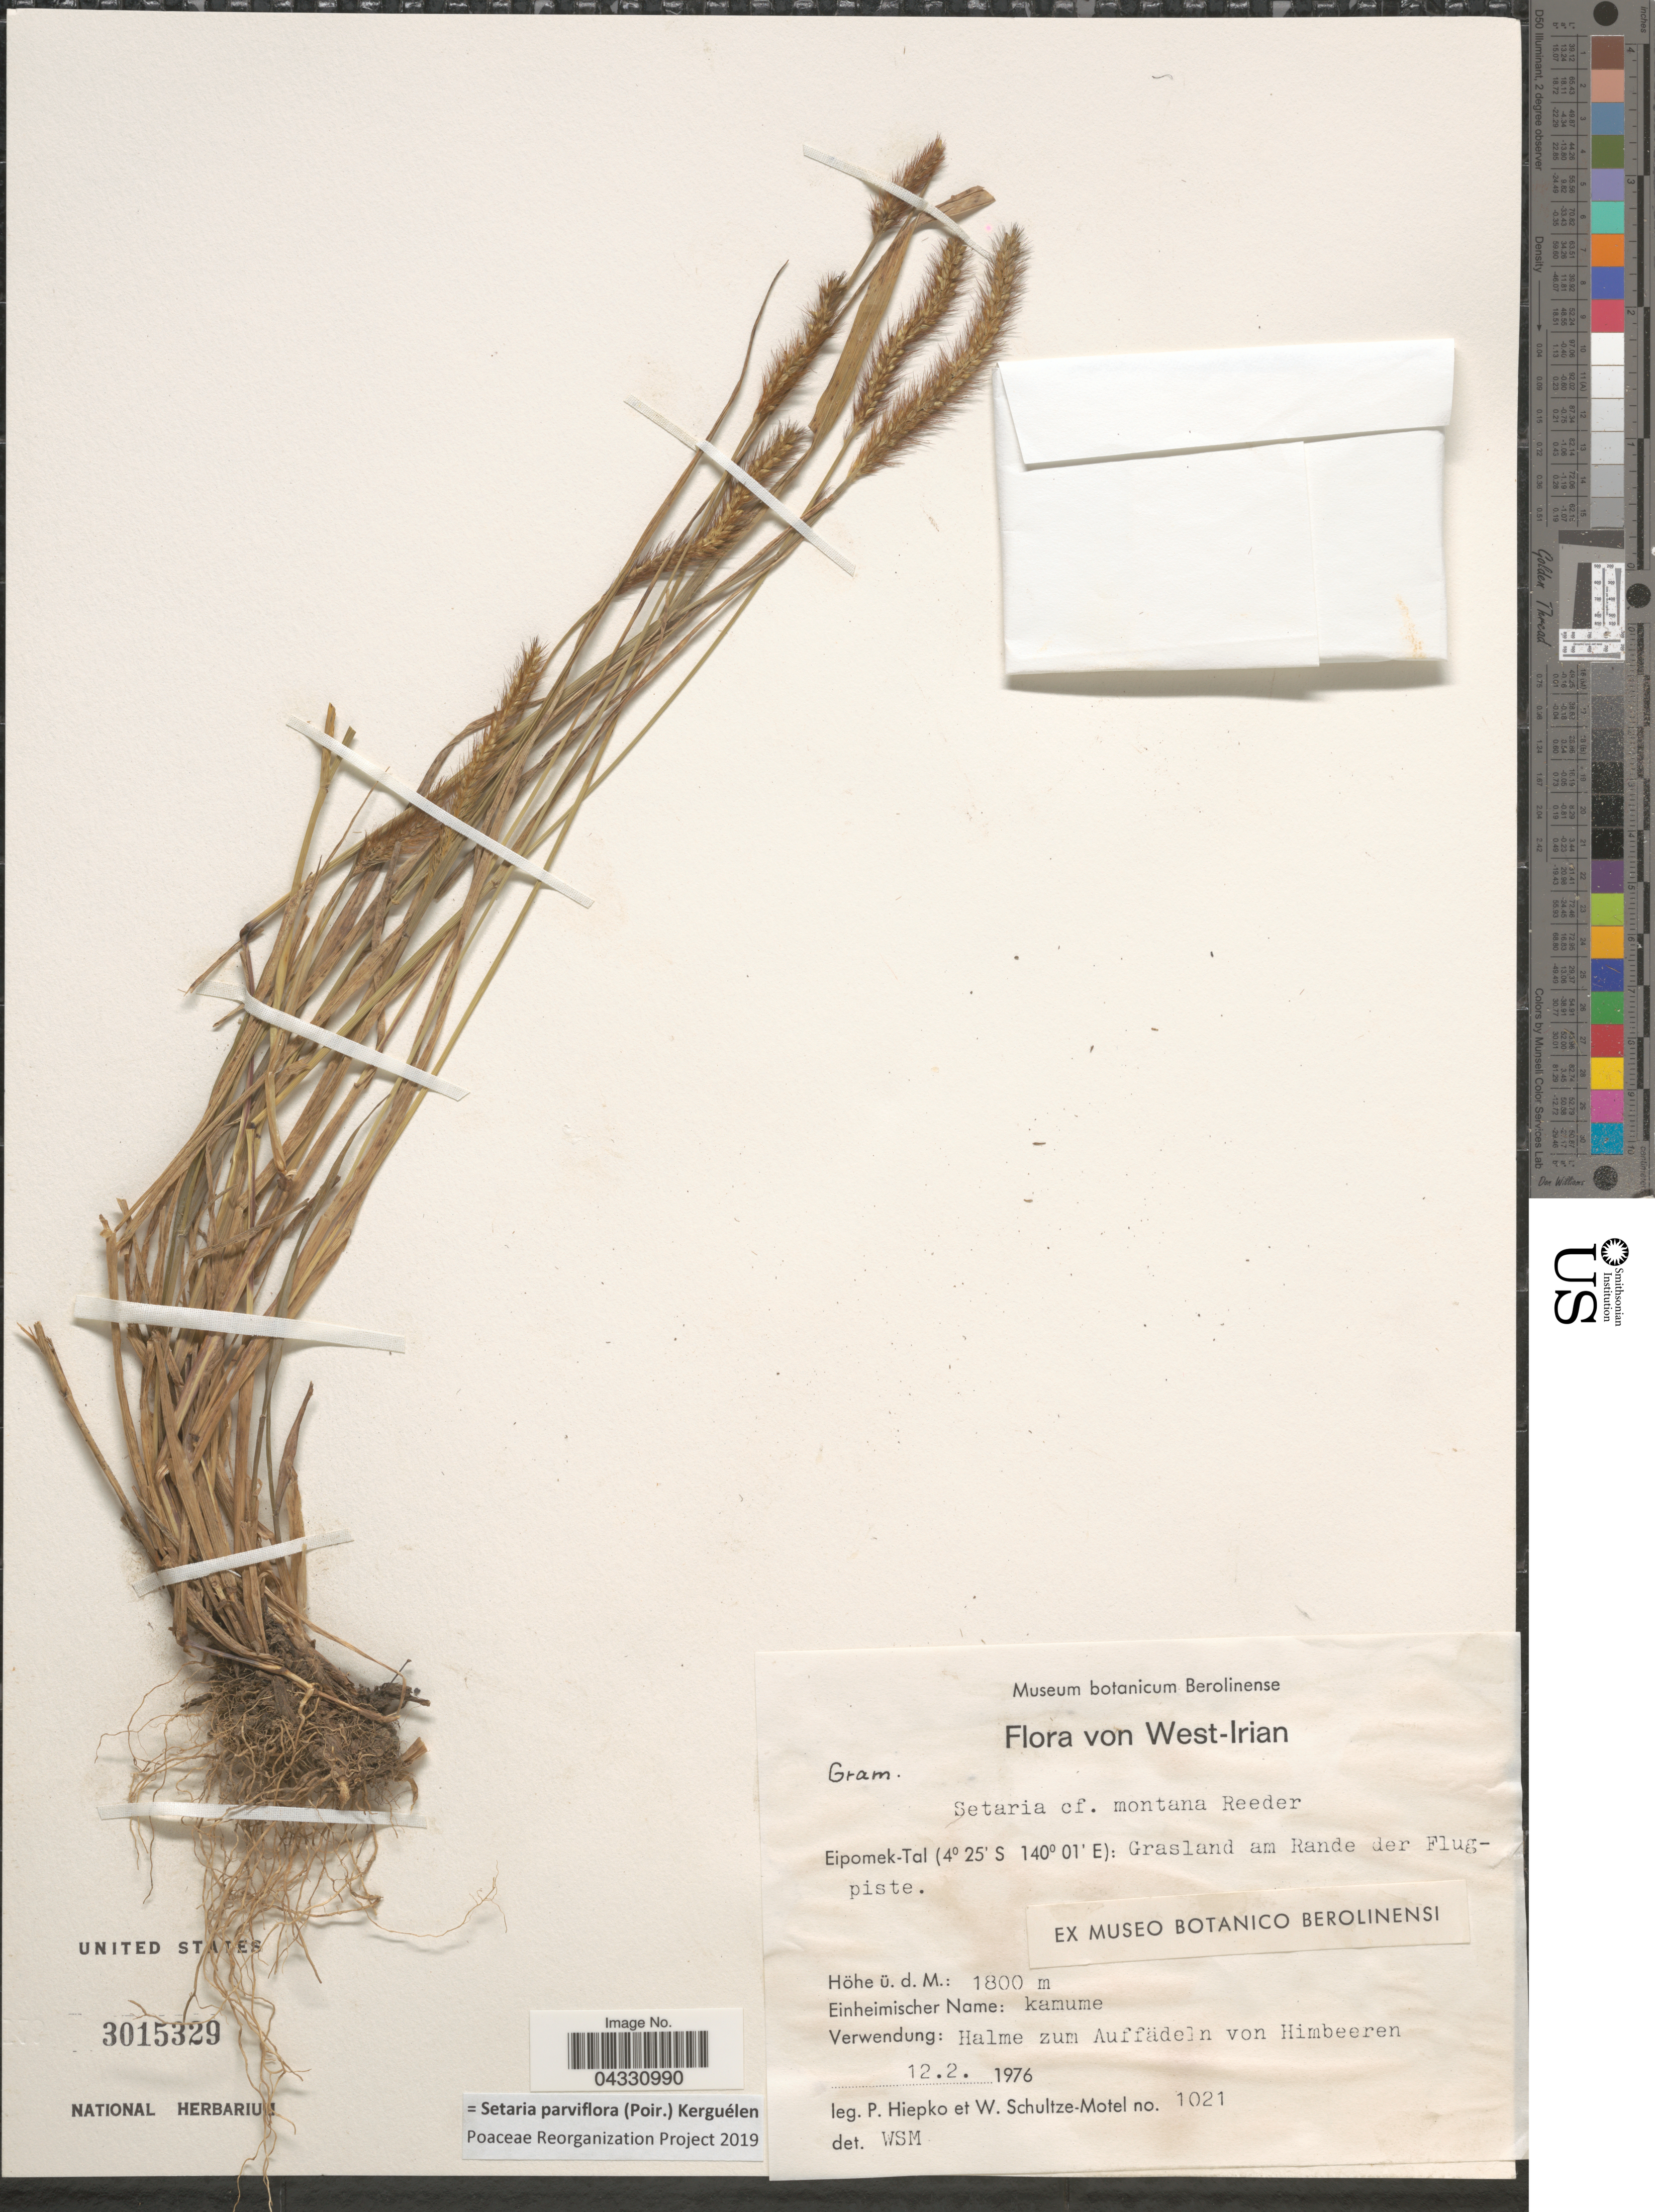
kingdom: Plantae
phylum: Tracheophyta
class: Liliopsida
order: Poales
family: Poaceae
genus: Setaria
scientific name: Setaria parviflora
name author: (Poir.) Kerguélen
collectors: P. H. Hiepko & W. Schultze-Motel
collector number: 1021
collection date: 1976-02-12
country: Indonesia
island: New Guinea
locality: West-Irian. Eipomek-Tal: Grasland am Rande der Flugpiste.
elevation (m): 1800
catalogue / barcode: US 3015329